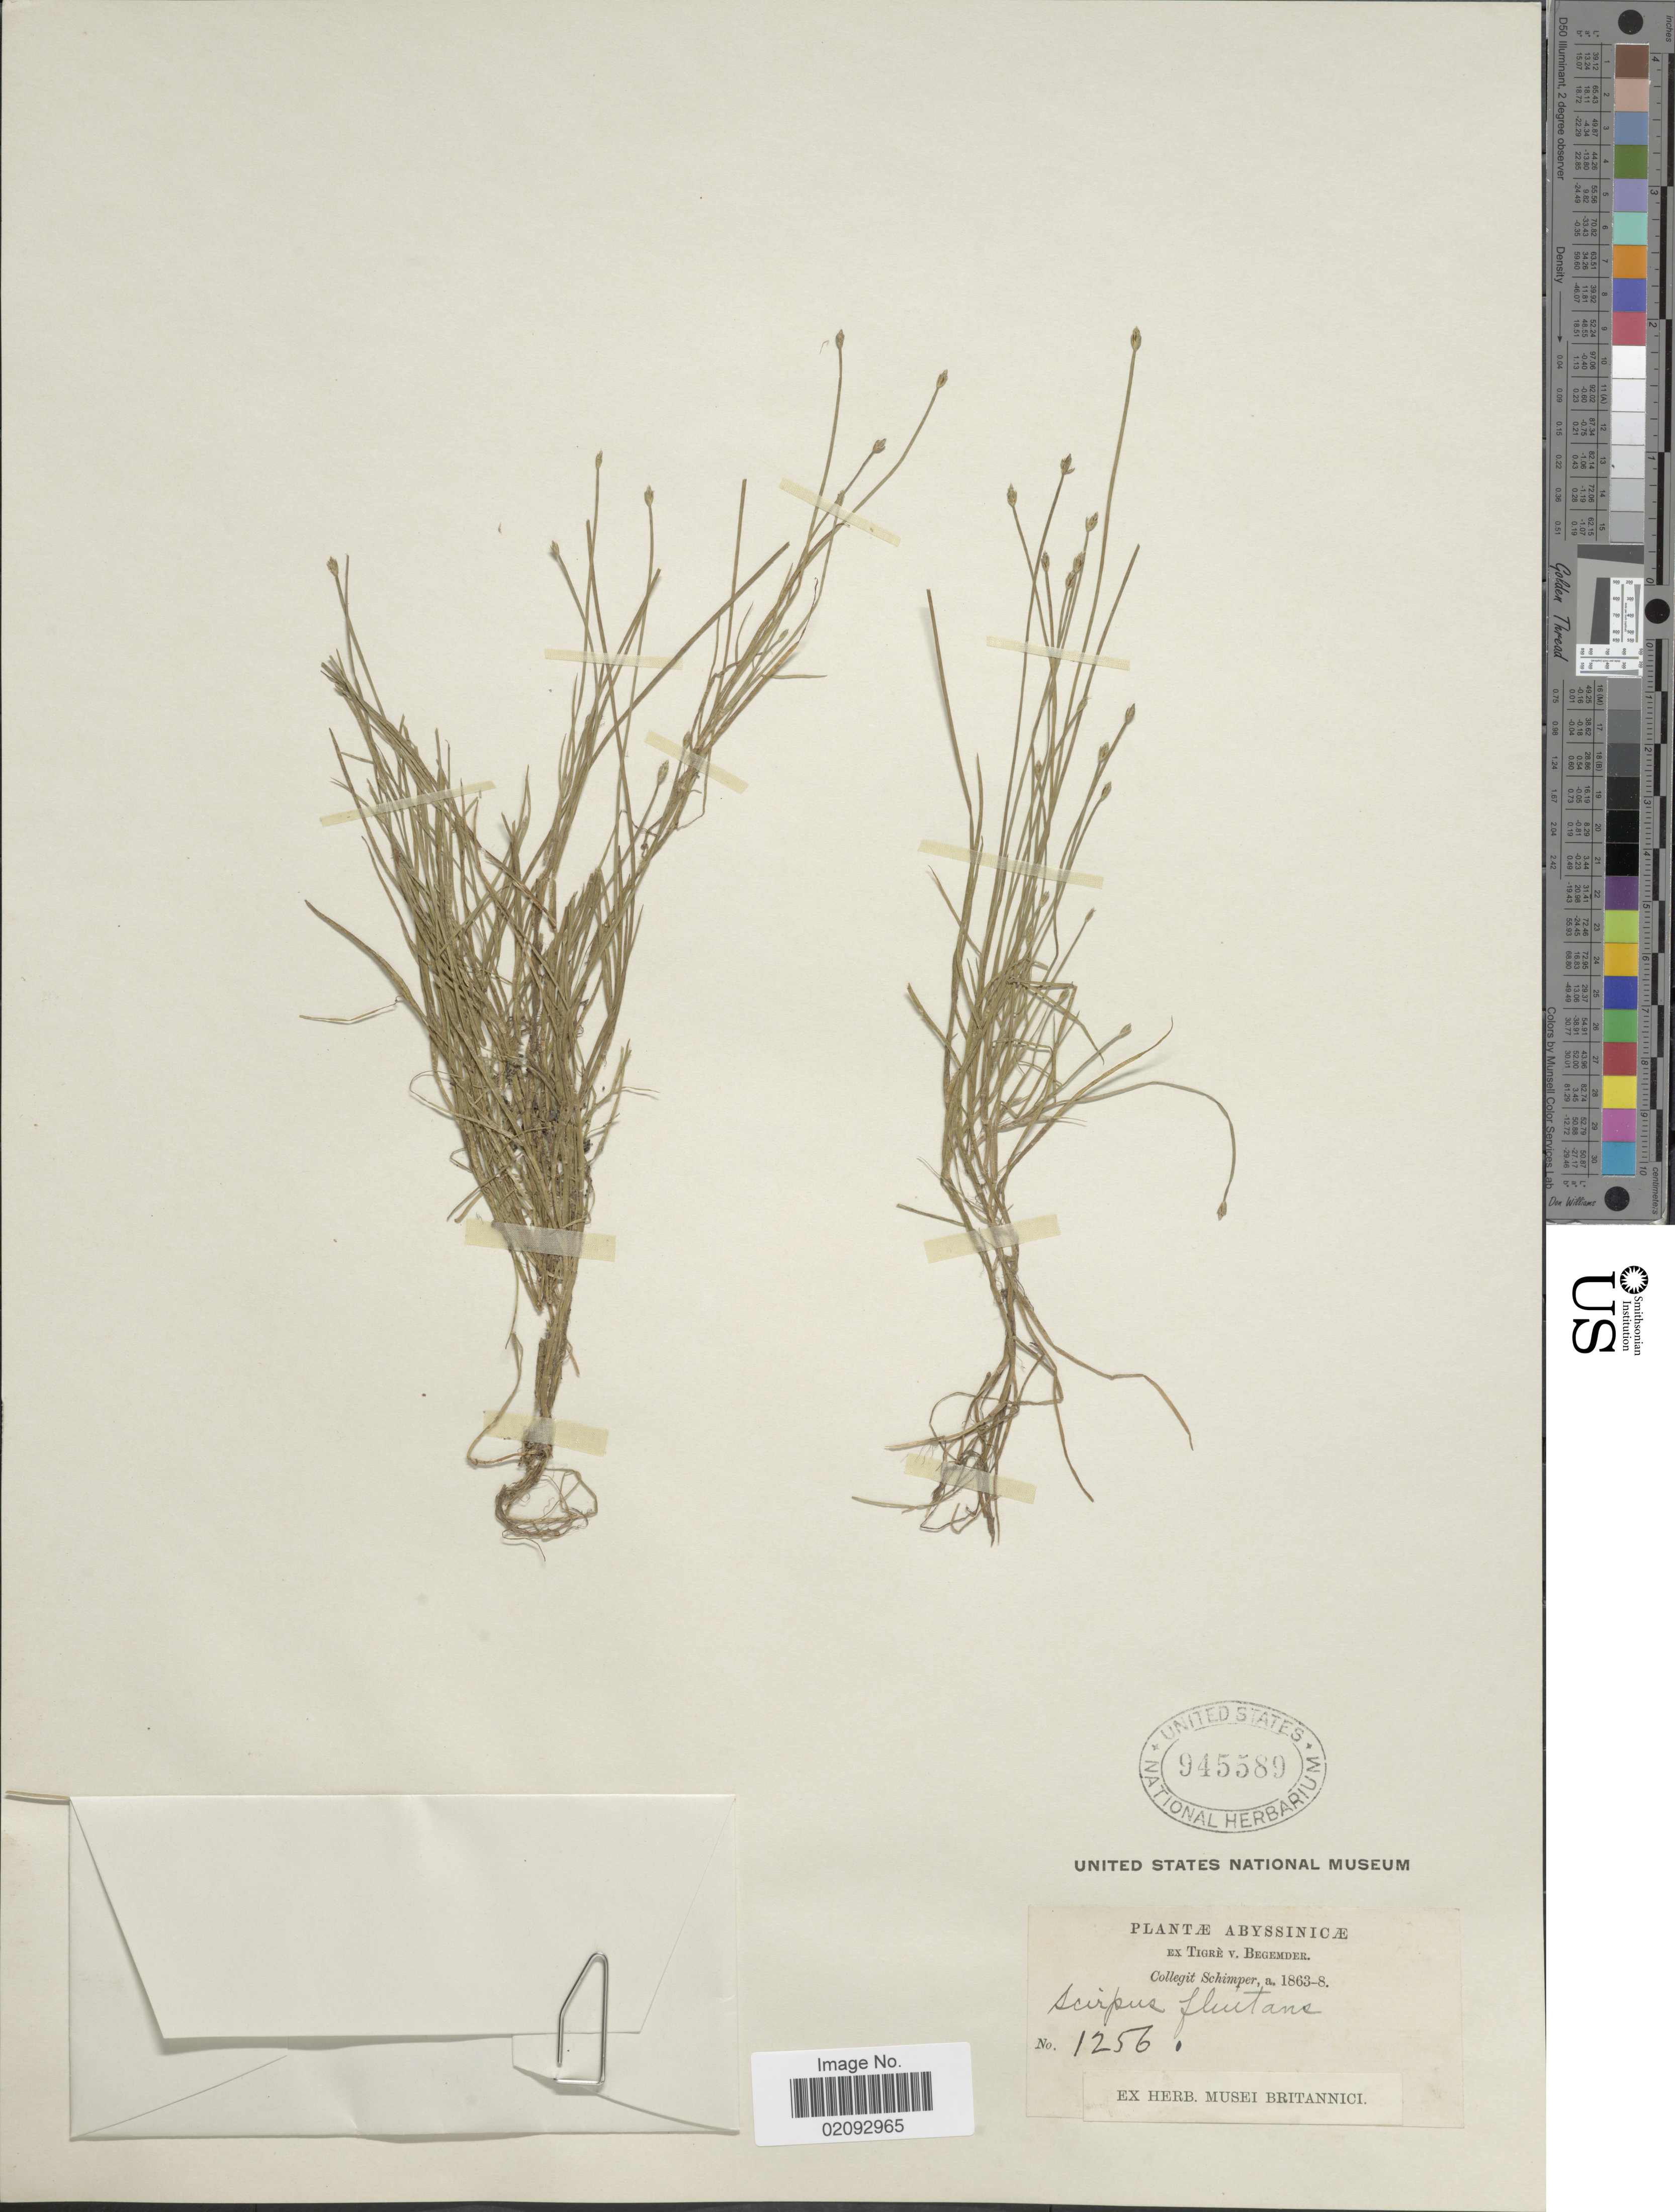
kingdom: Plantae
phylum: Tracheophyta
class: Liliopsida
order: Poales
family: Cyperaceae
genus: Isolepis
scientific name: Isolepis fluitans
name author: (L.) R. Br.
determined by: Strong, Mark T., (BOT), Smithsonian Institution - National Museum of Natural History (UNITED STATES)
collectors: -. Schimper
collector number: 1256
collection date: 1863/1868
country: Eritrea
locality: Abyssinicæ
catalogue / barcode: US 945589